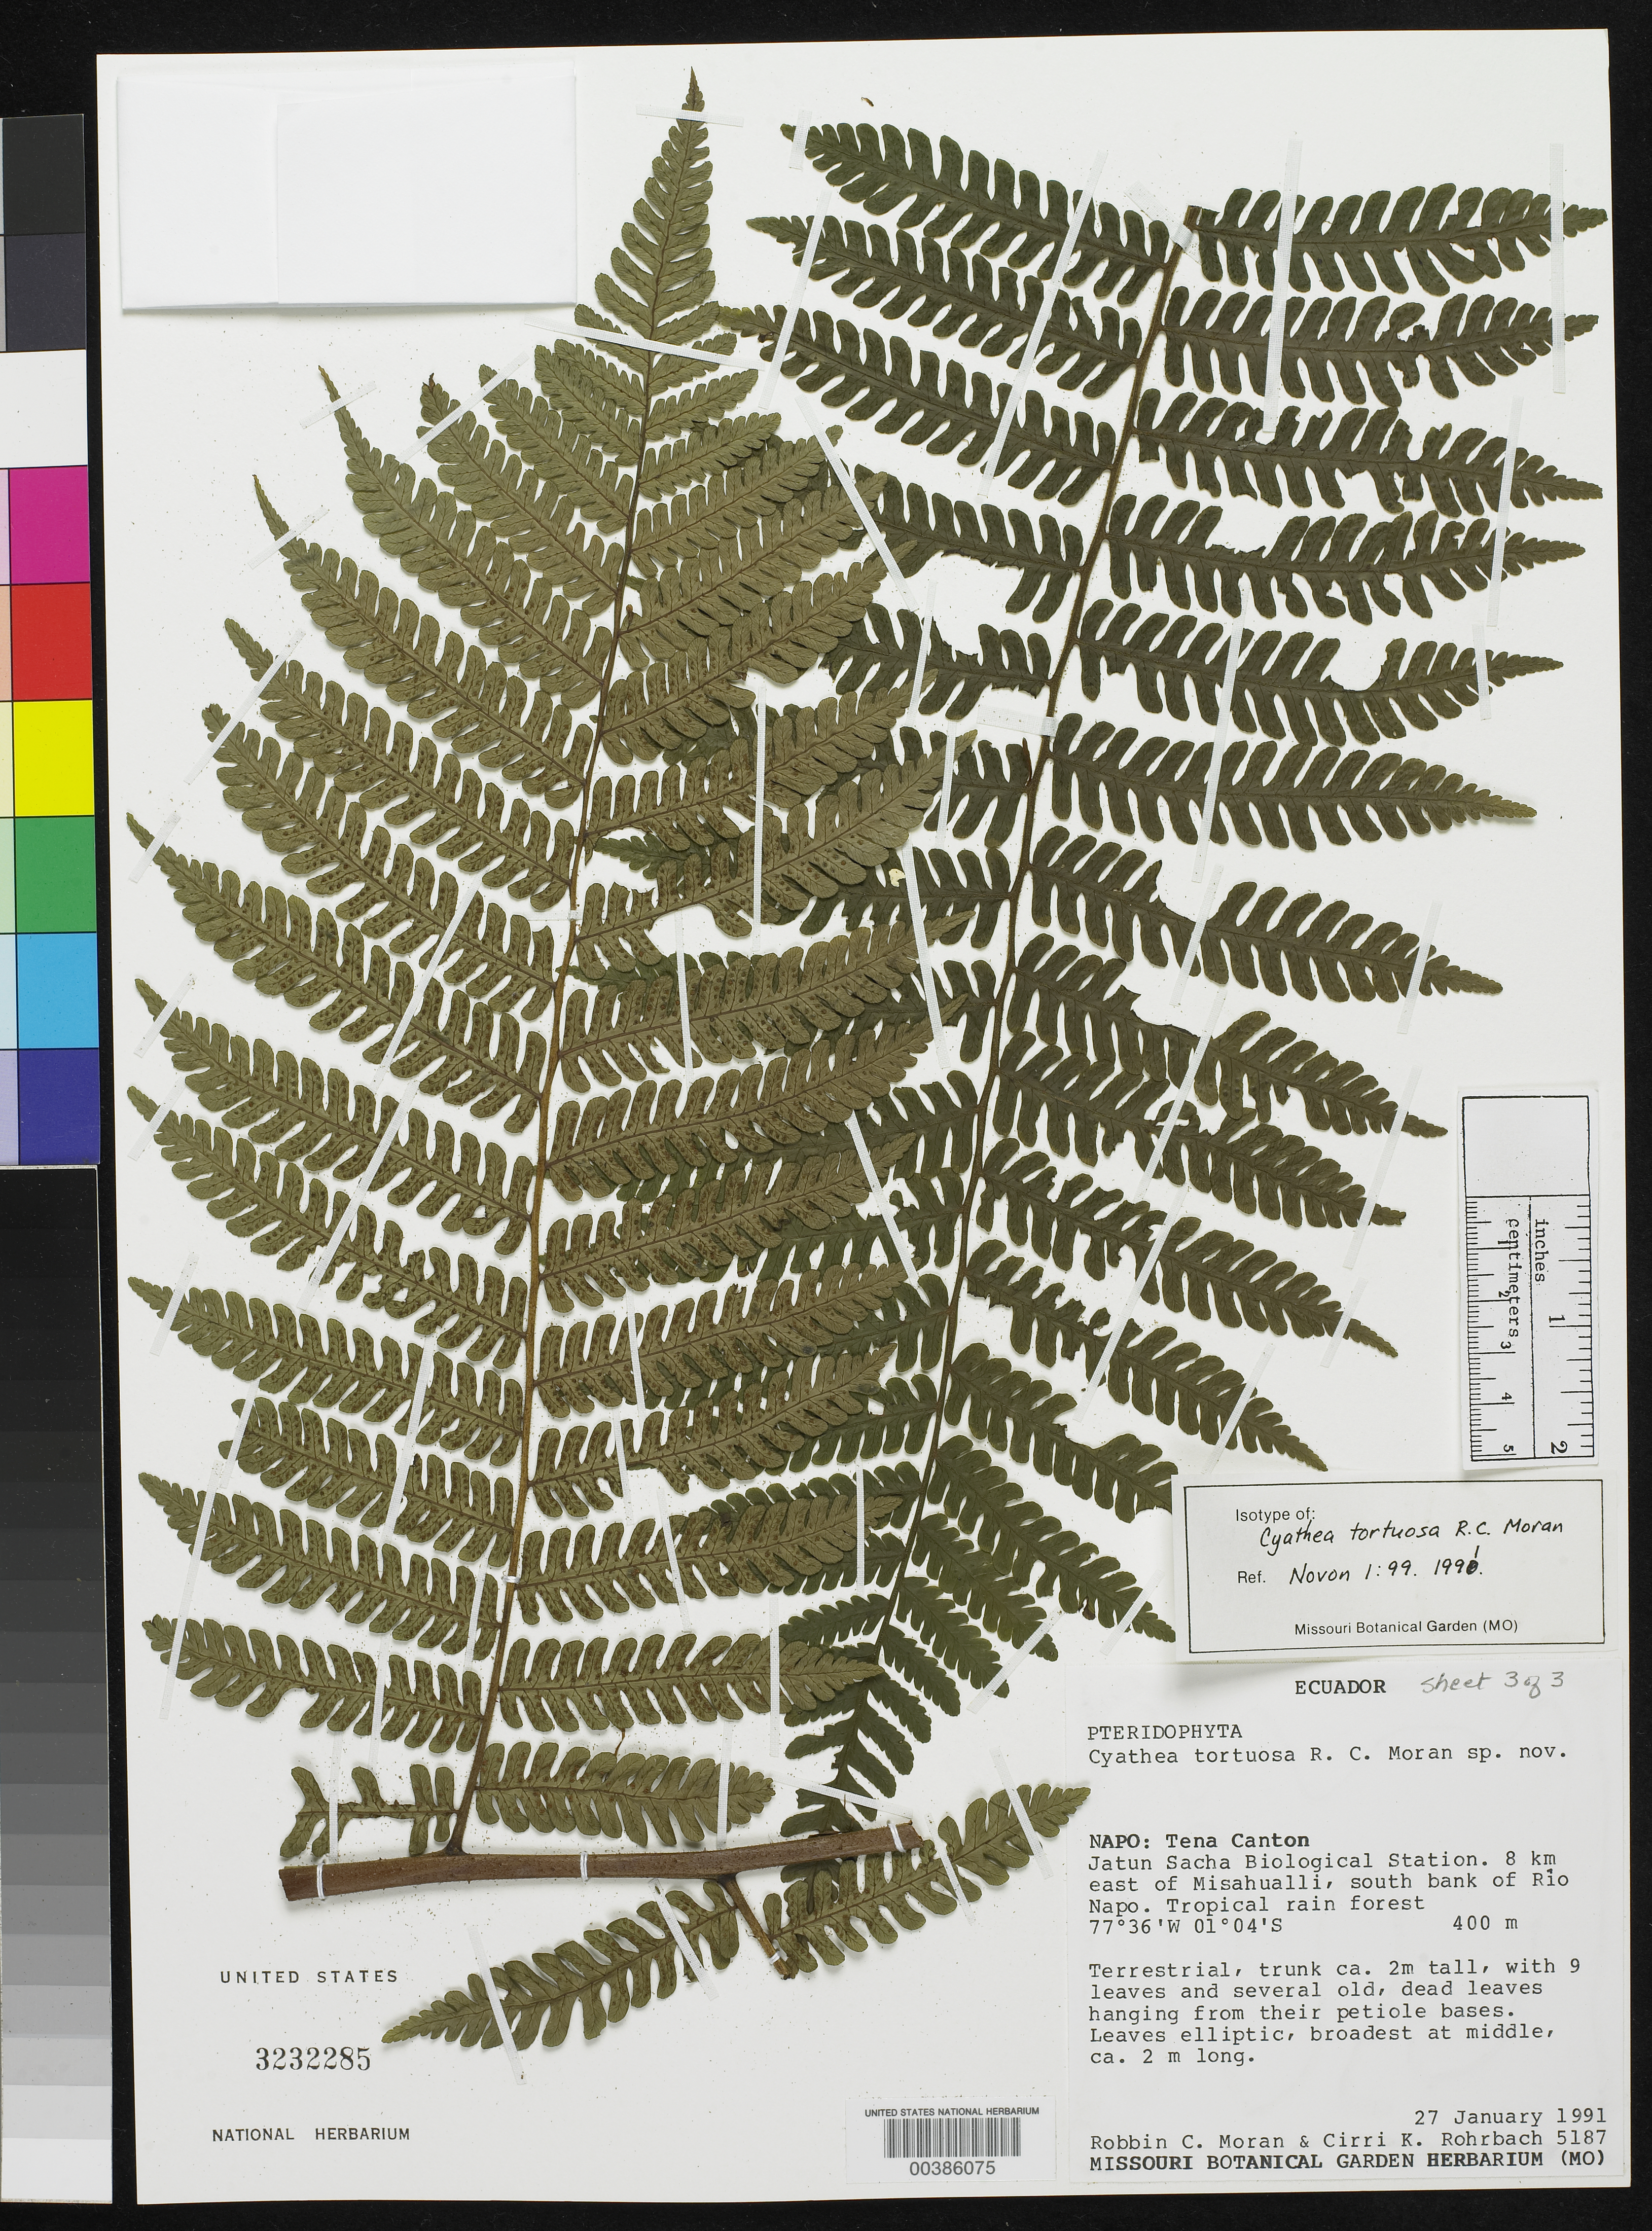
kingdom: Plantae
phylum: Tracheophyta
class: Polypodiopsida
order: Cyatheales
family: Cyatheaceae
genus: Cyathea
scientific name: Cyathea tortuosa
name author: R.C. Moran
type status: Isotype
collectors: R. C. Moran & C. K. Rohrbach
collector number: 5187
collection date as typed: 27 Jan 1991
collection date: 1991-01-27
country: Ecuador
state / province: Napo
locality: Tena Canton, Jatun Sacha Biological Station, 8 km E of Misahualli, S bank of Rio Napo.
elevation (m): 400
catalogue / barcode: US 3232285